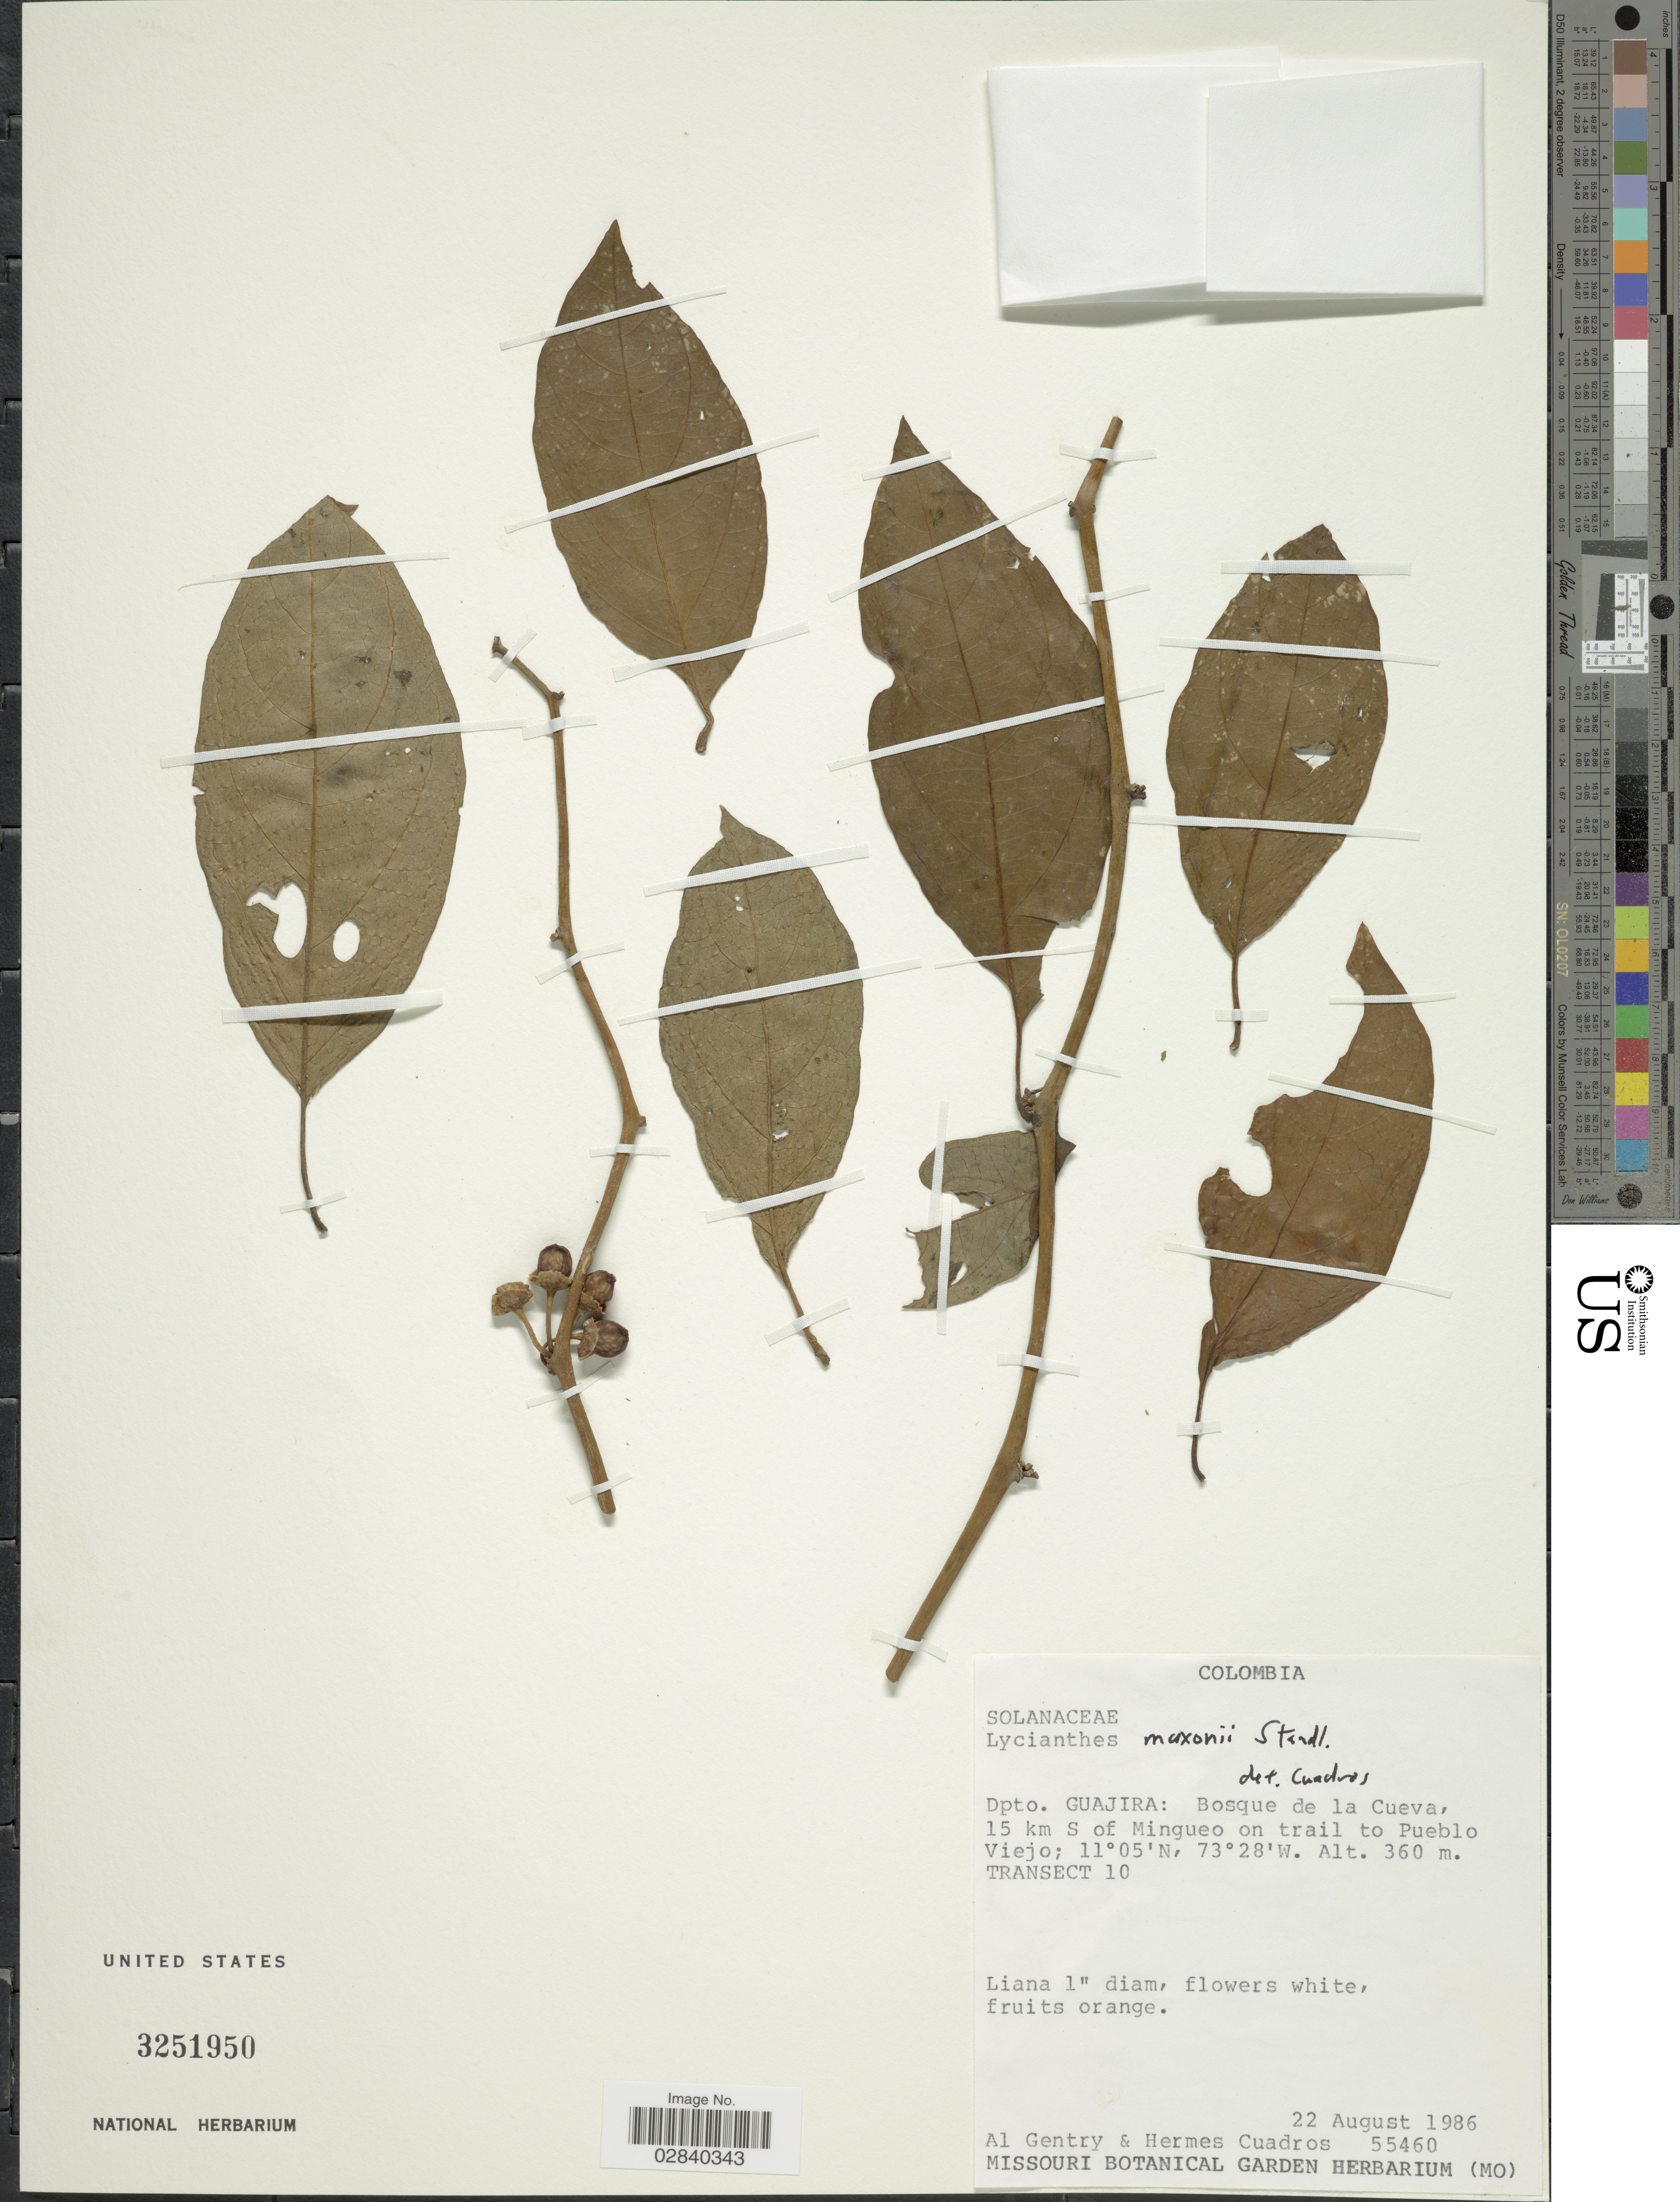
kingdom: Plantae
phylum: Tracheophyta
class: Magnoliopsida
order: Solanales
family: Solanaceae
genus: Lycianthes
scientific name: Lycianthes maxonii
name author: Standl.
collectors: A. H. Gentry & H. Cuadros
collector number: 55460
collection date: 1986-08-22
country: Colombia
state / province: La Guajira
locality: Dpto. Guajira: Bosque de la Cueva, 15 km S of Mingueo on trail to Pueblo Viejo.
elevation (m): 360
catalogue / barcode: US 3251950